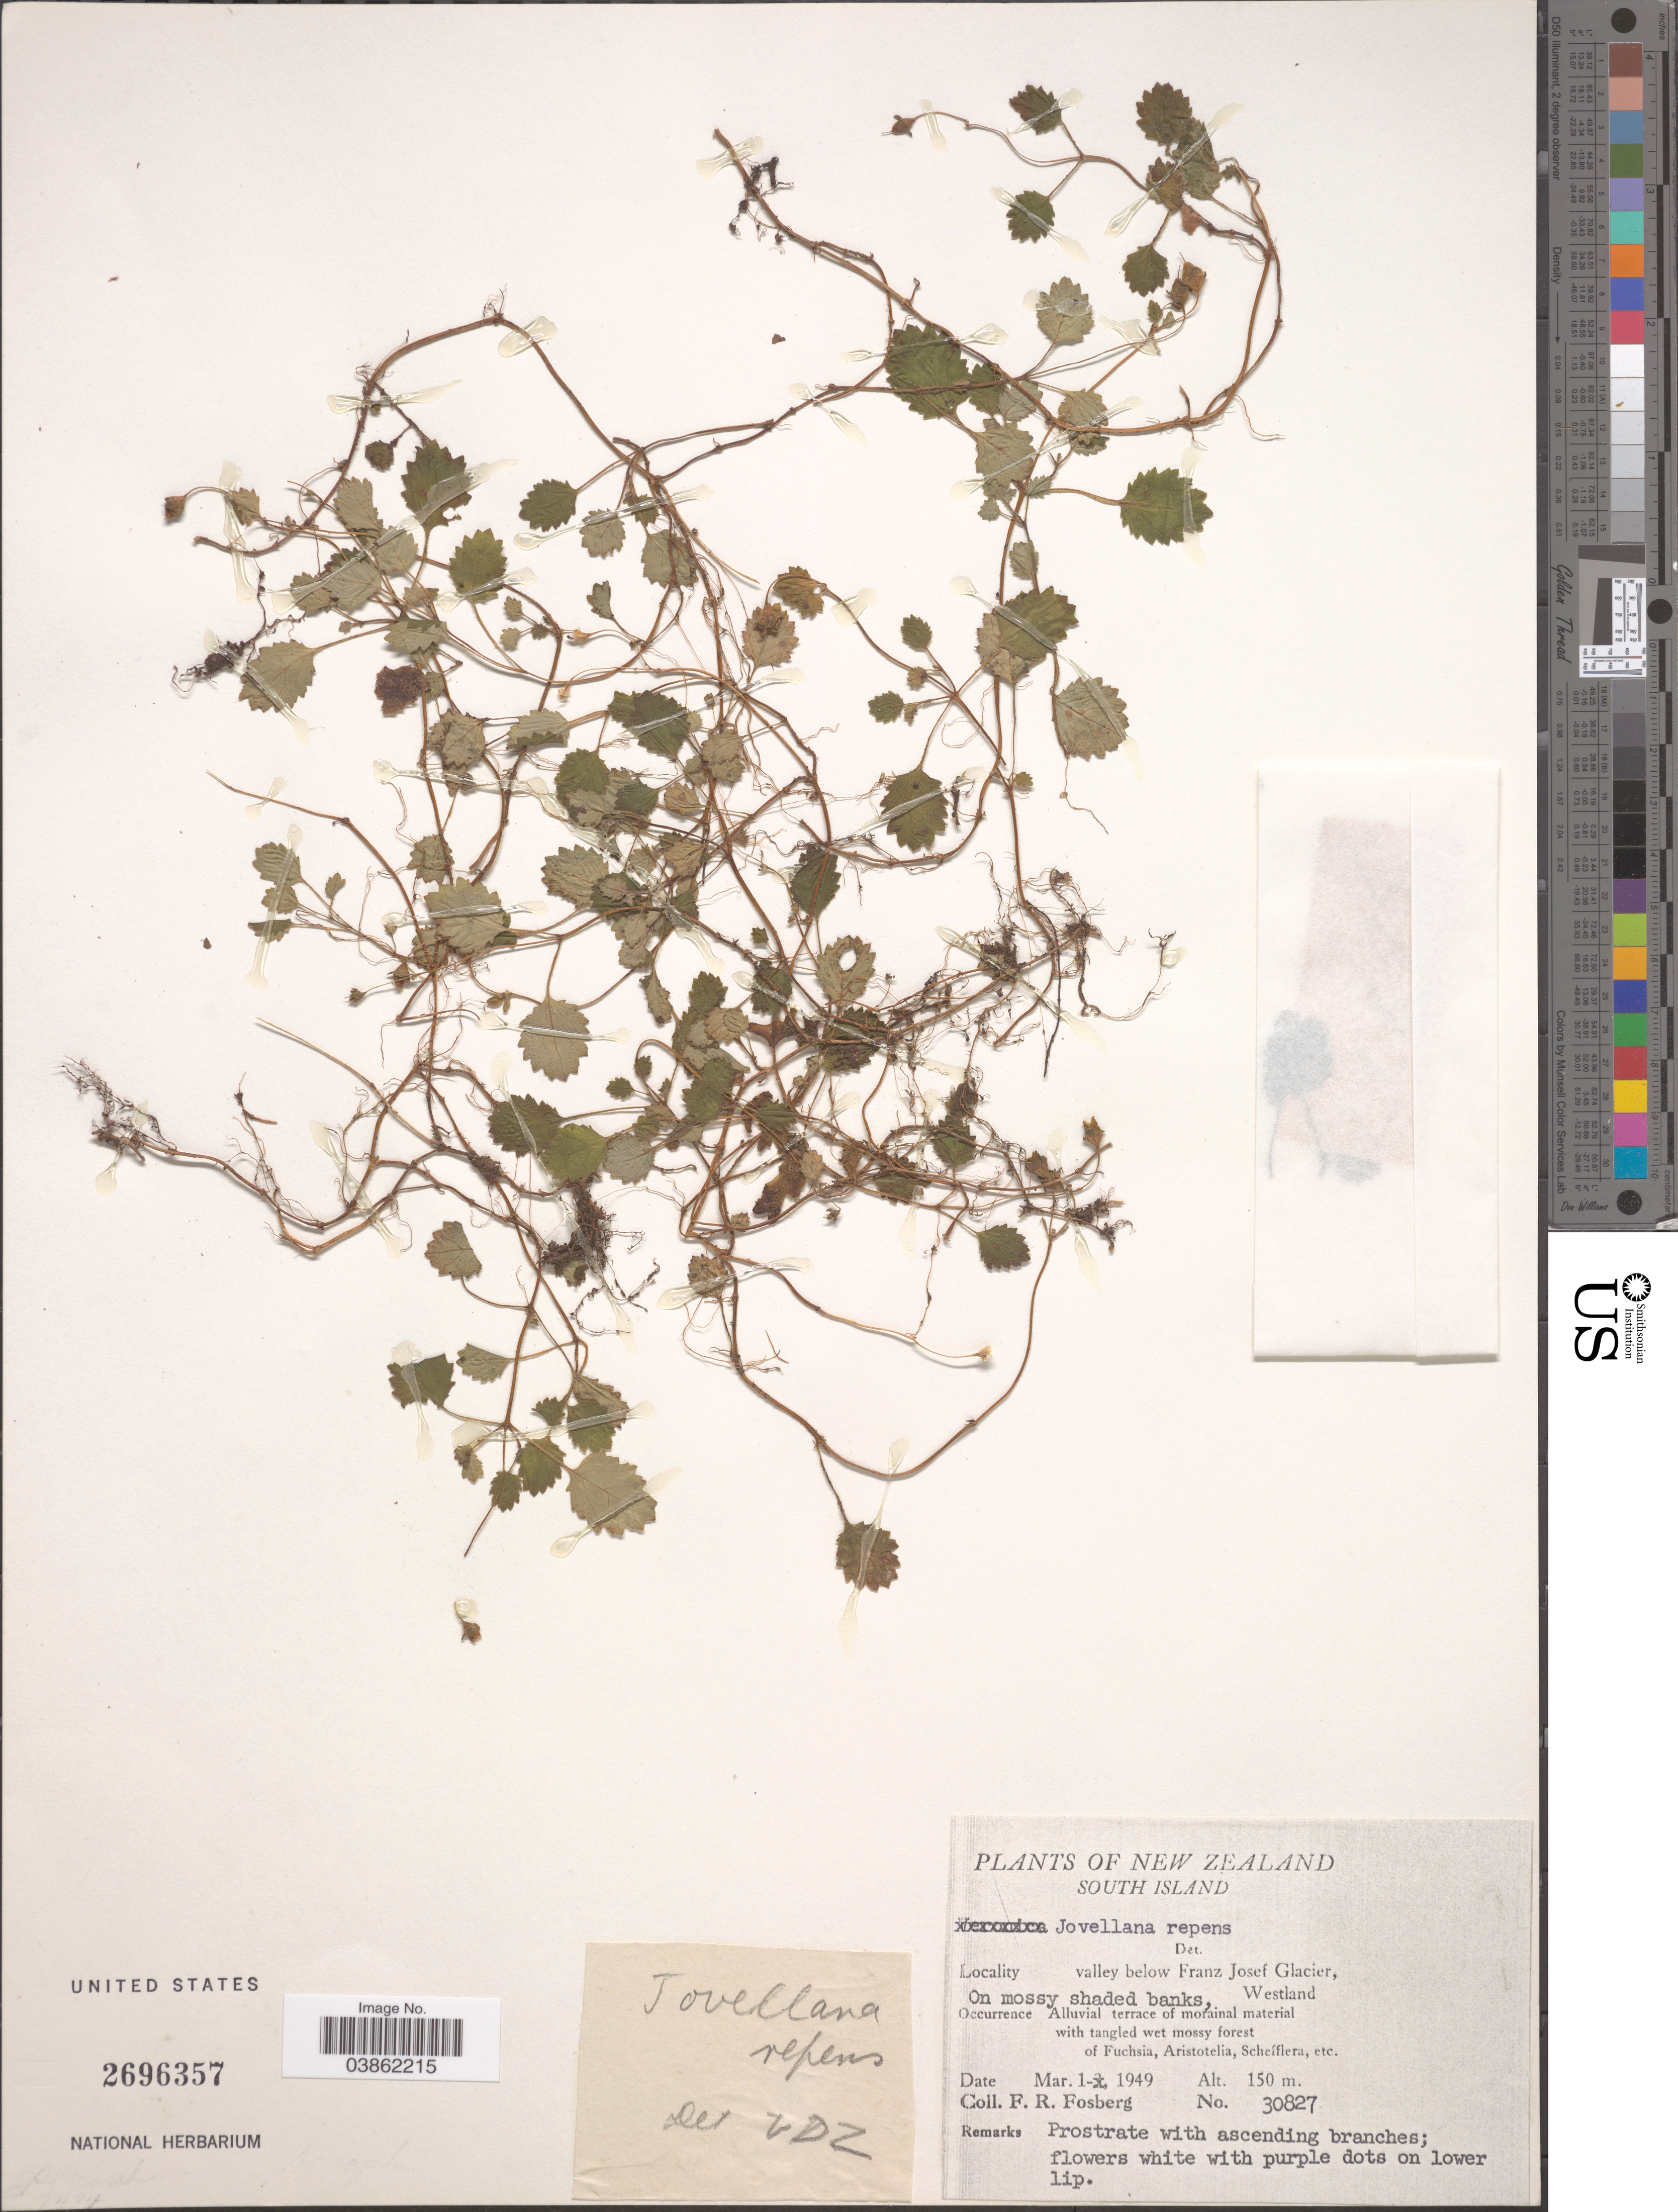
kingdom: Plantae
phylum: Tracheophyta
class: Magnoliopsida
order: Lamiales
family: Calceolariaceae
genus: Jovellana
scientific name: Jovellana sinclairii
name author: (Hook.) Kraenzl.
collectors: F. R. Fosberg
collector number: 30827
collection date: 1949-03-01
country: New Zealand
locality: South Island. Valley below Franz Josef Glacier, Westland.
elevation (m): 150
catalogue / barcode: US 2696357